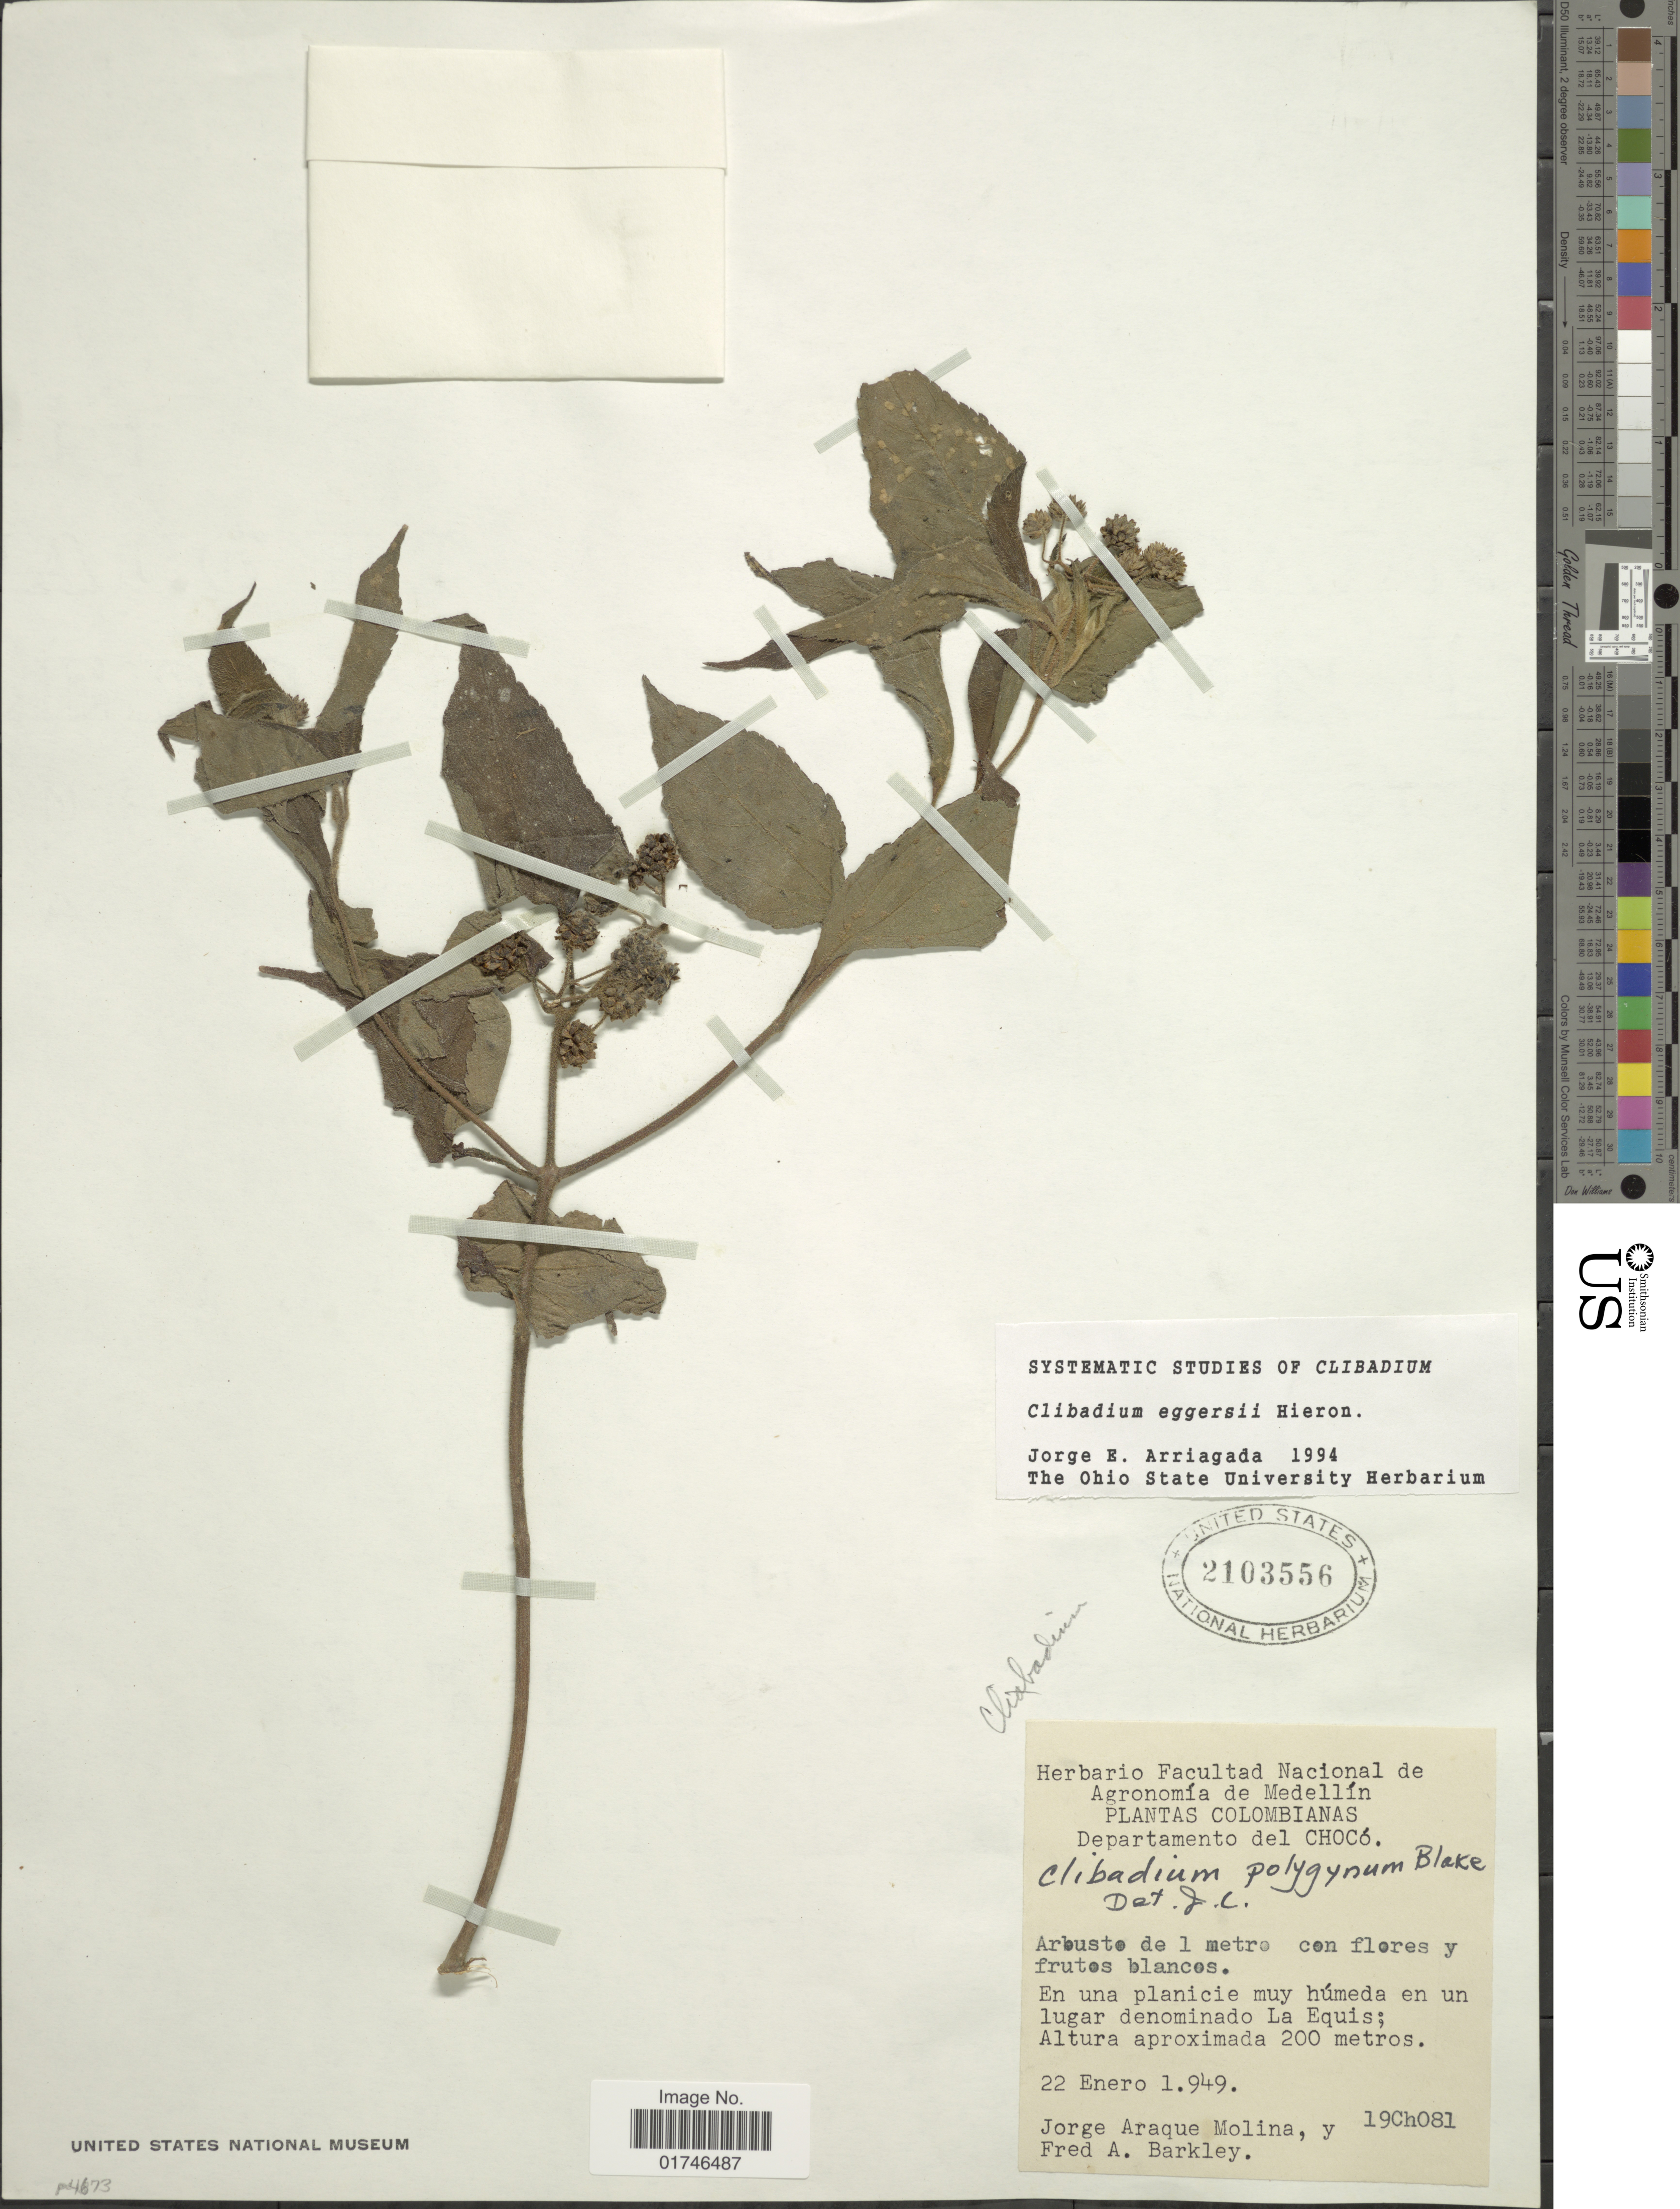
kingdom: Plantae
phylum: Tracheophyta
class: Magnoliopsida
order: Asterales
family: Asteraceae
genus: Clibadium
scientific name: Clibadium eggersii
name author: Hieron.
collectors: J. Araque Molina & F. A. Barkley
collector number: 19Ch081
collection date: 1949-01-22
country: Colombia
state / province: Chocó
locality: Departamento del Choco. en un lugar denominando La Equis.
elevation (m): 200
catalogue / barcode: US 2103556